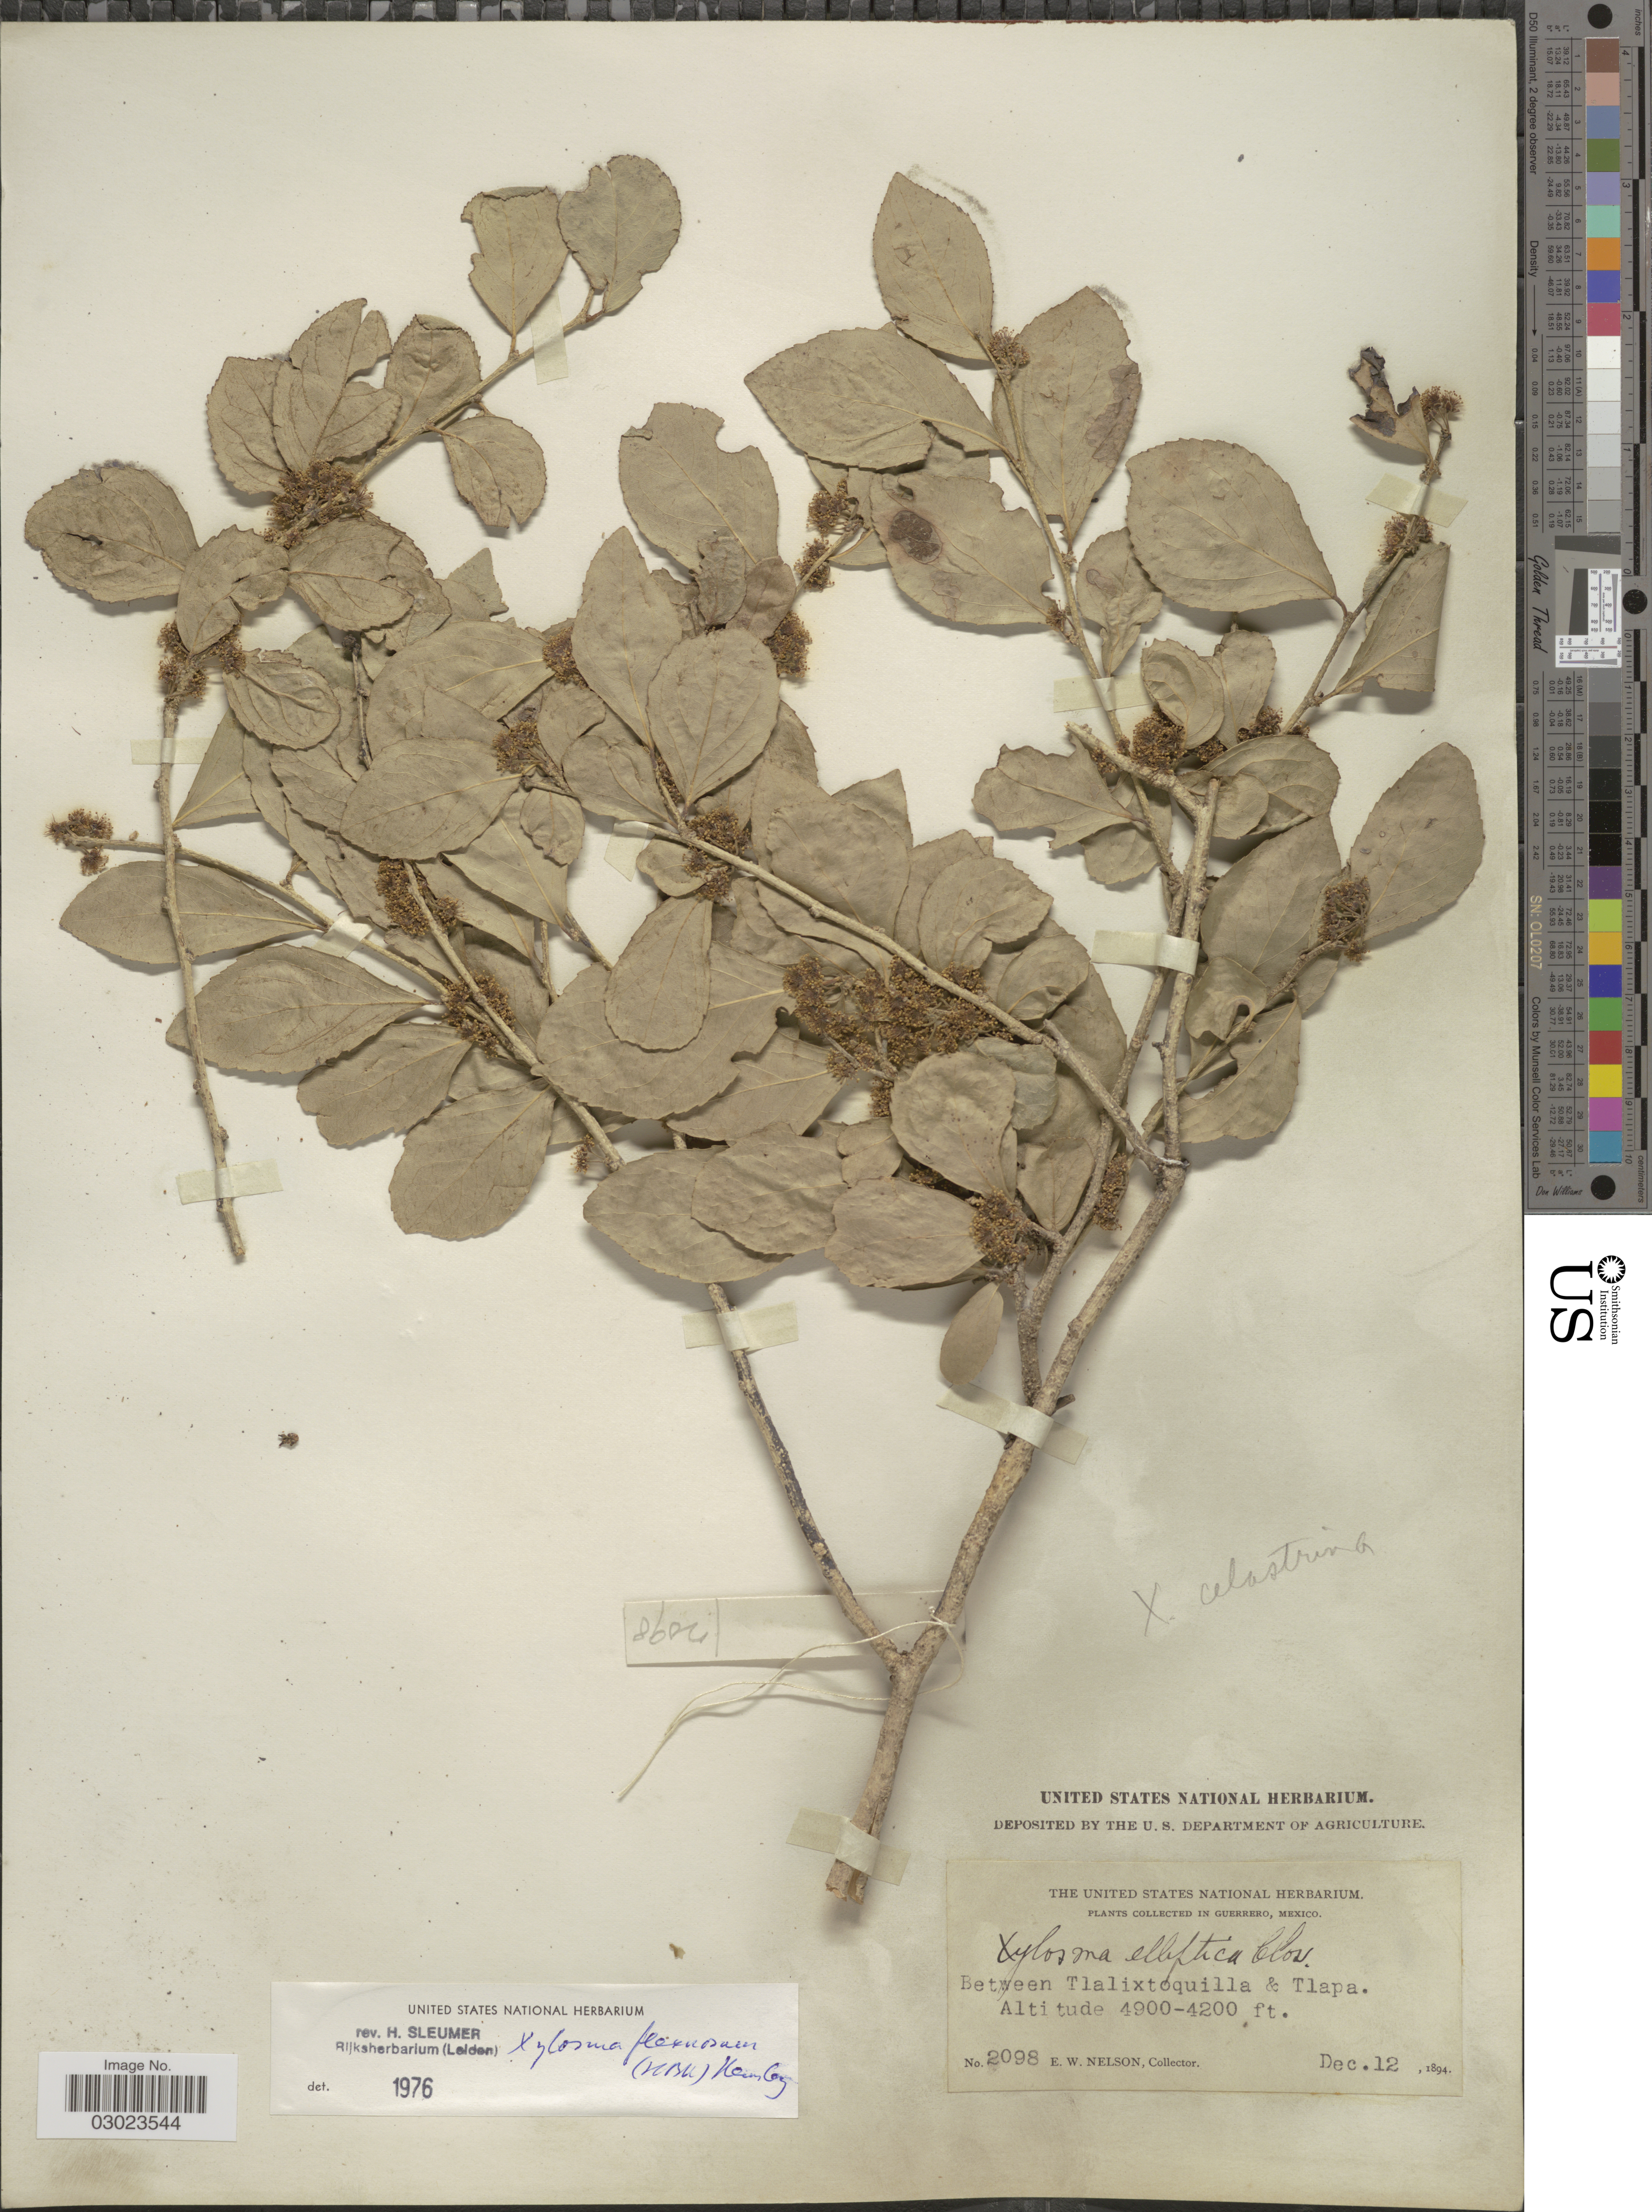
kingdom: Plantae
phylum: Tracheophyta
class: Magnoliopsida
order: Malpighiales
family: Salicaceae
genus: Xylosma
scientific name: Xylosma flexuosa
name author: (Kunth) Hemsl.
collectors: E. W. Nelson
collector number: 2098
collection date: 1894-12-12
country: Mexico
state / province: Guerrero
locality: Between Tlalixtoquilla & Tlapa.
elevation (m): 1280